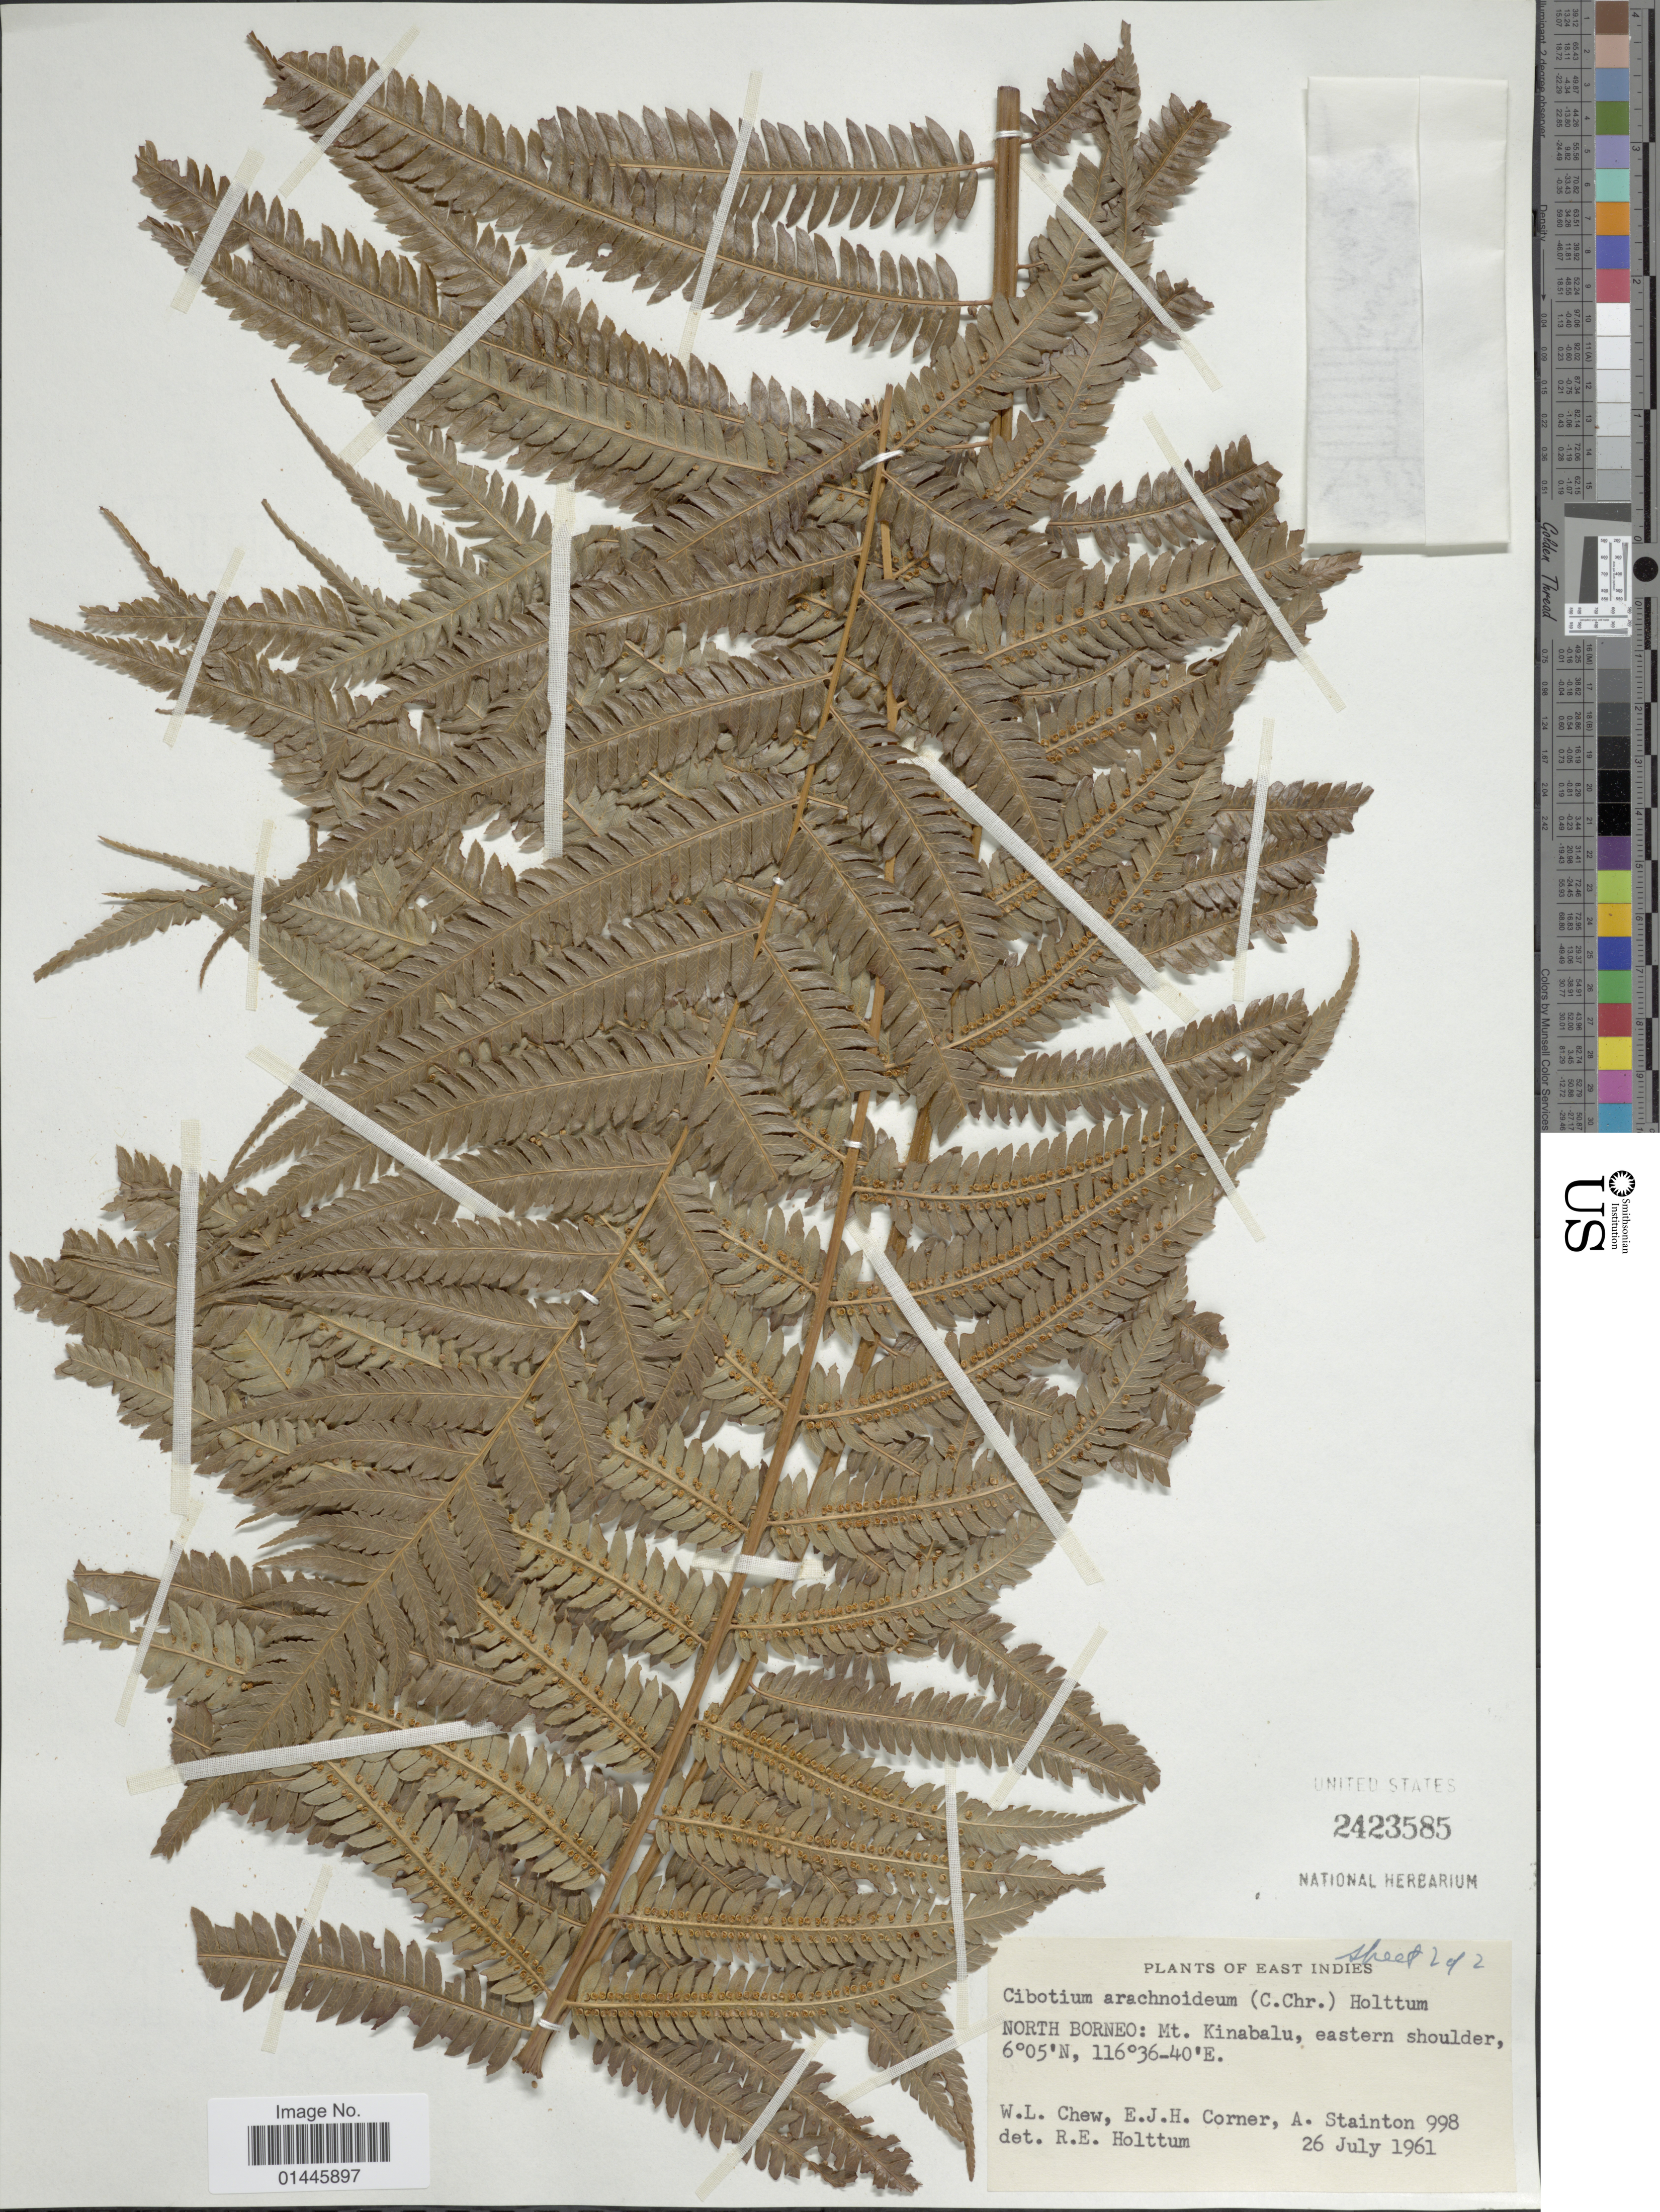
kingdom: Plantae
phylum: Tracheophyta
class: Polypodiopsida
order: Cyatheales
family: Cibotiaceae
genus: Cibotium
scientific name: Cibotium arachnoideum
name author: (C. Chr.) Holttum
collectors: W. Chew, E. Corner & A. Stainton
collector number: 998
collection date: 1961-07-26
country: Malaysia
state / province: Sabah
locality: North Borneo: Mt. Kinabalu, eastern shoulder.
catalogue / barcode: US 2423585